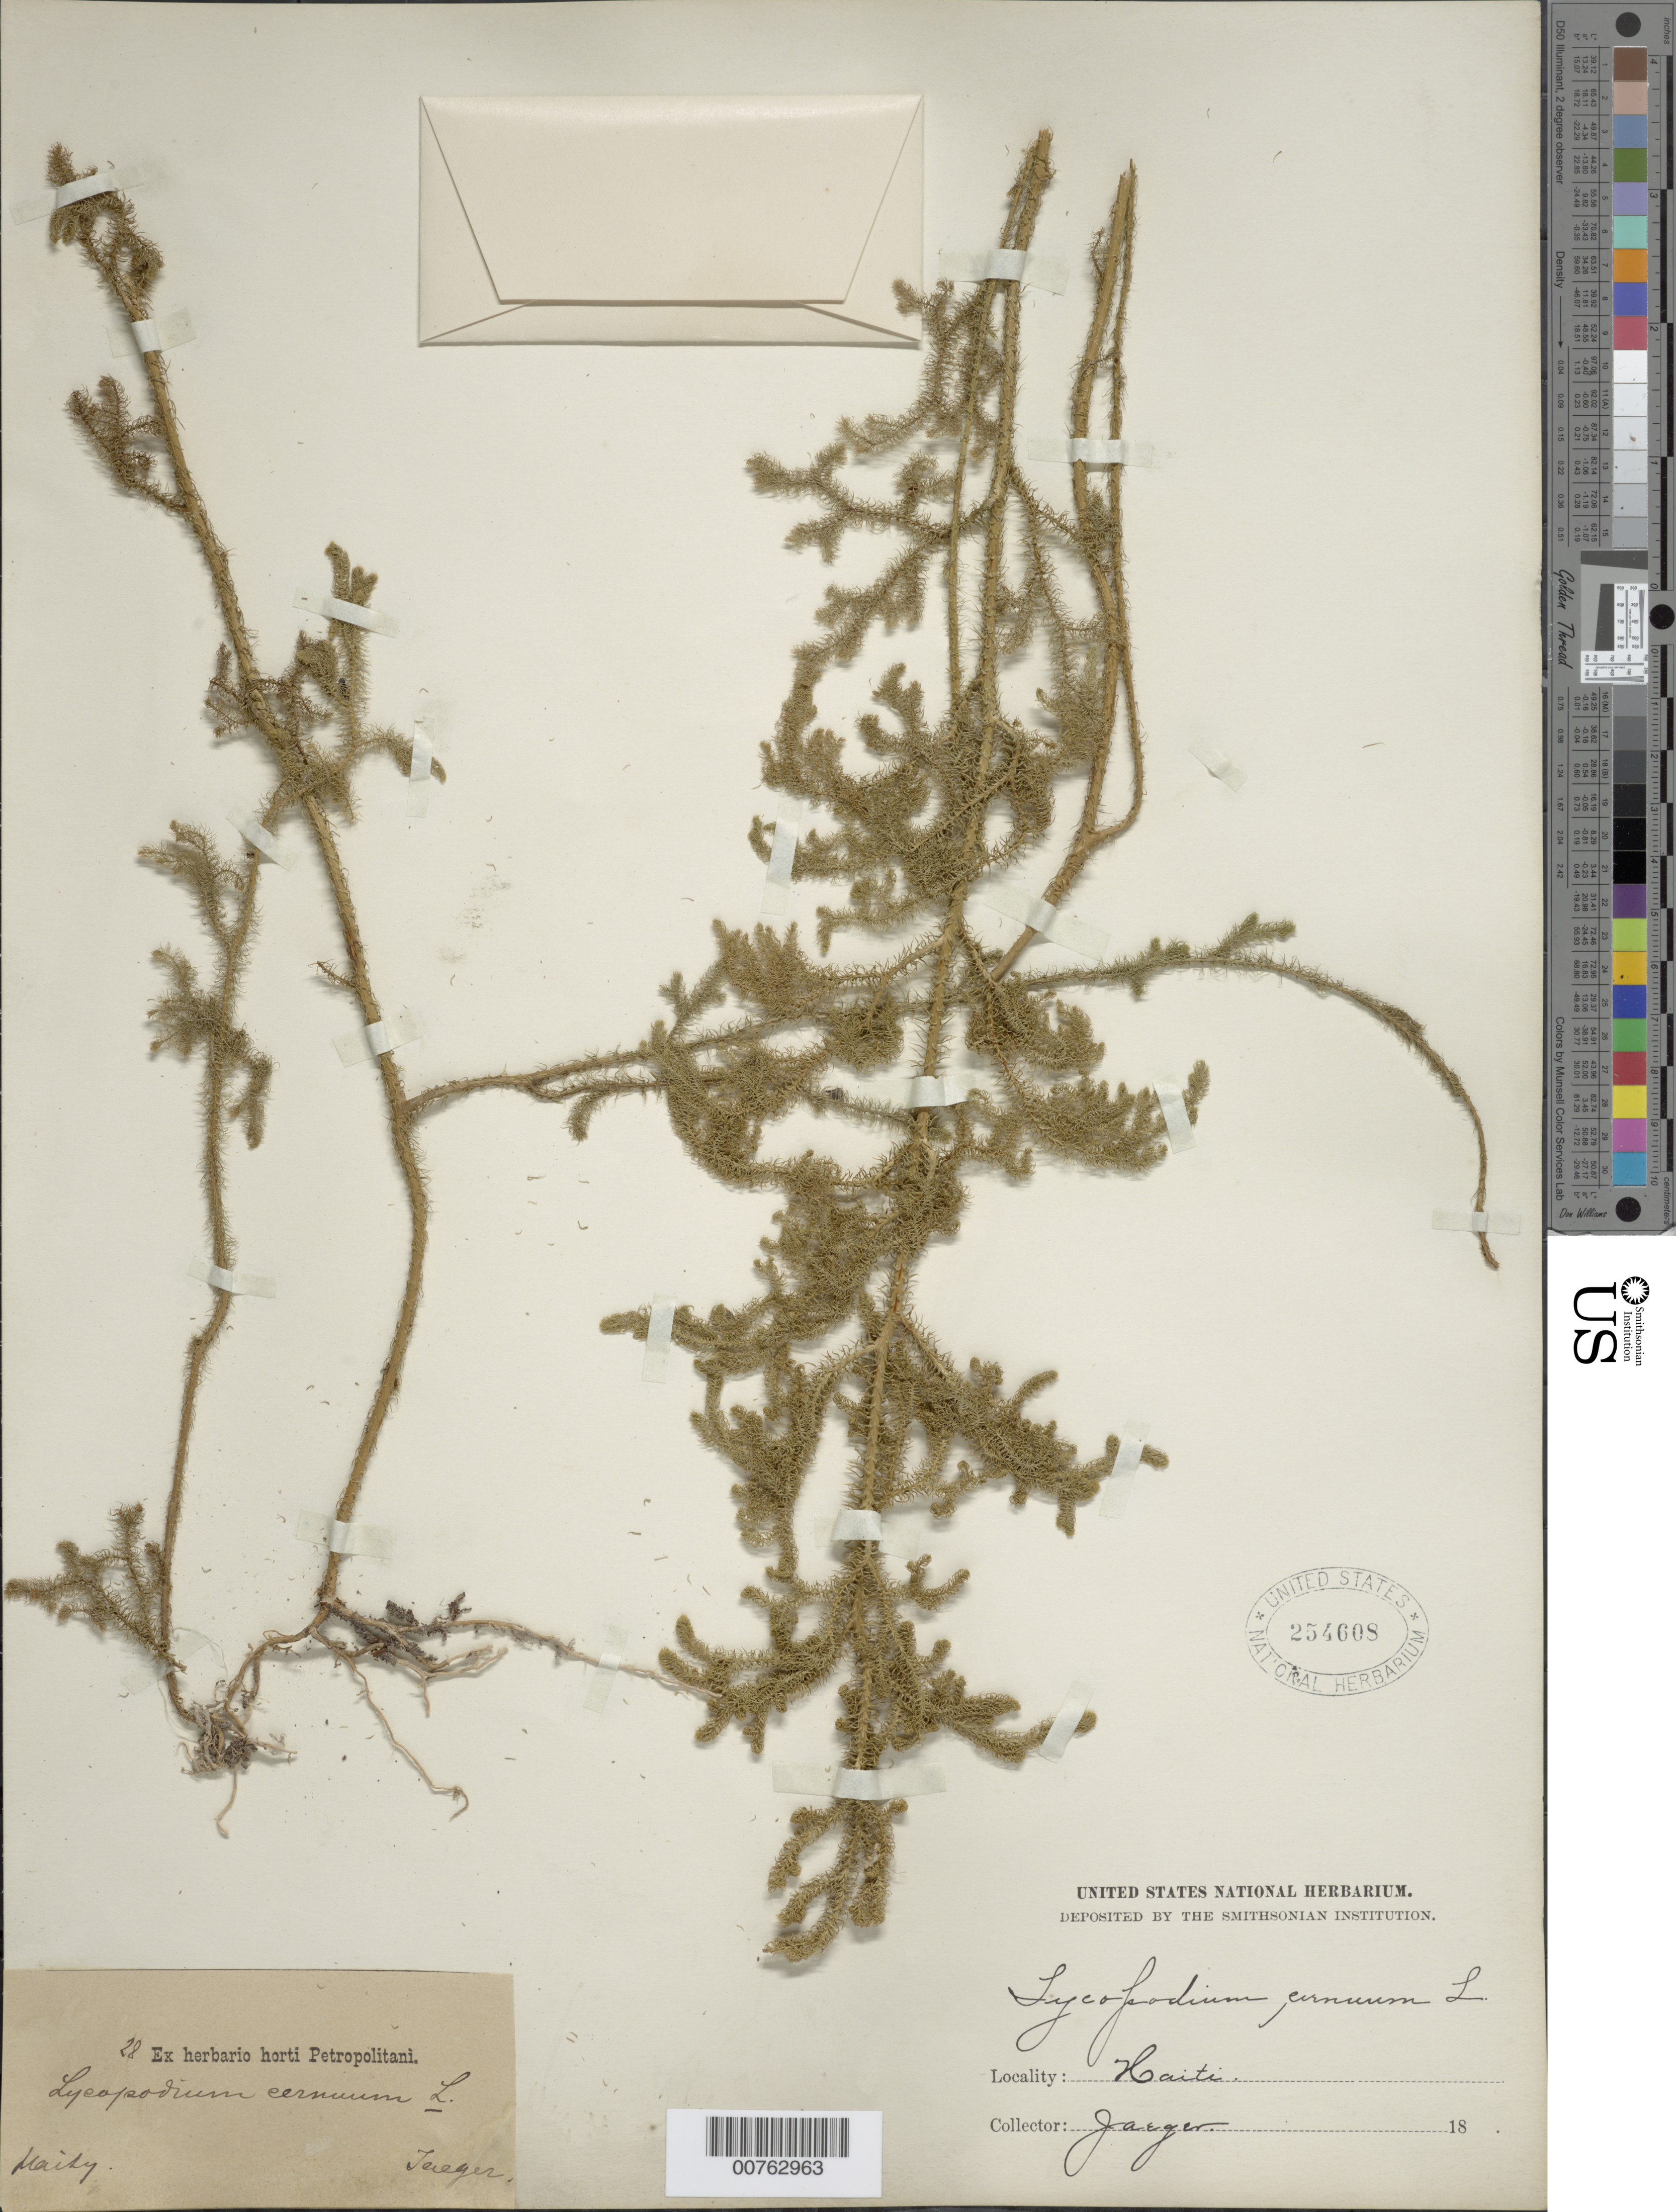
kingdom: Plantae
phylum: Tracheophyta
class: Lycopodiopsida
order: Lycopodiales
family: Lycopodiaceae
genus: Palhinhaea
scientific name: Palhinhaea cernua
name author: (L.) Vasc. & Franco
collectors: -. Jaeger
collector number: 28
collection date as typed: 18--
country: Haiti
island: Hispaniola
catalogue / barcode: US 254608